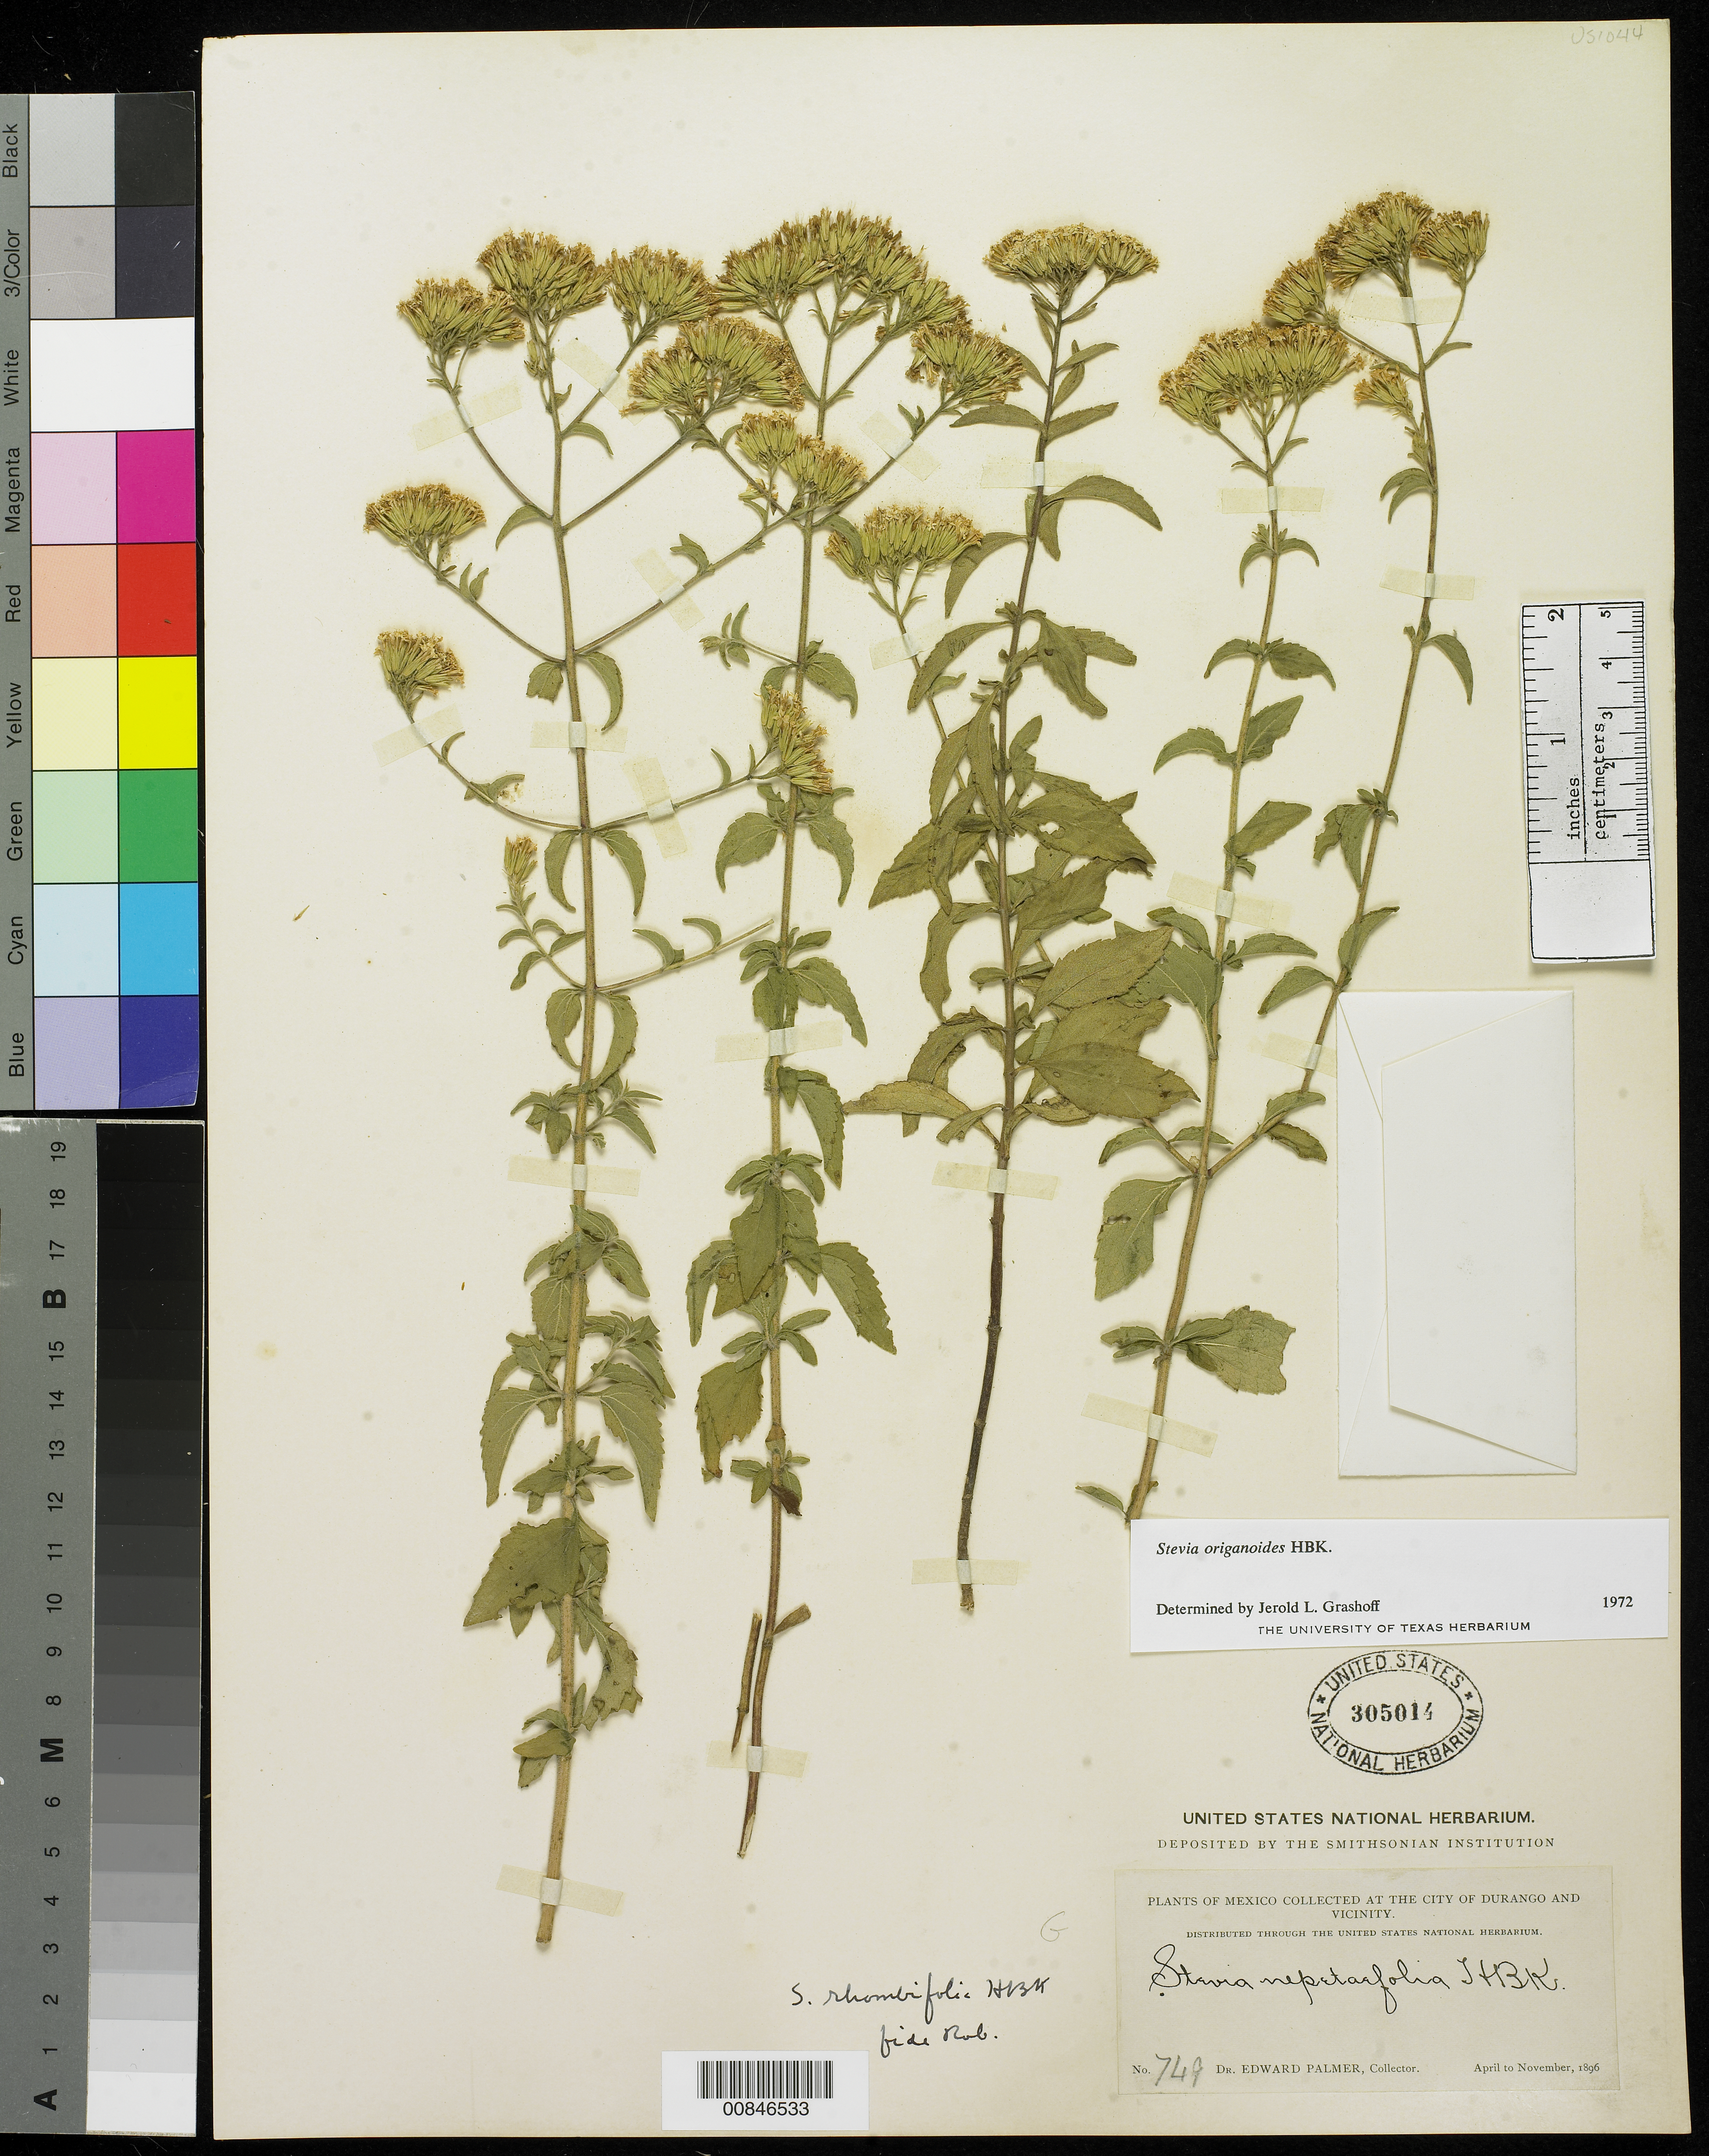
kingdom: Plantae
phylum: Tracheophyta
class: Magnoliopsida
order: Asterales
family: Asteraceae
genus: Stevia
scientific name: Stevia origanoides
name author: Kunth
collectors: E. Palmer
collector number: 749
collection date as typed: Apr 1896 to -- Nov 1896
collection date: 1896-04/1896-11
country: Mexico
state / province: Durango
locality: City of Durango and vicinity.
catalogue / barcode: US 305014